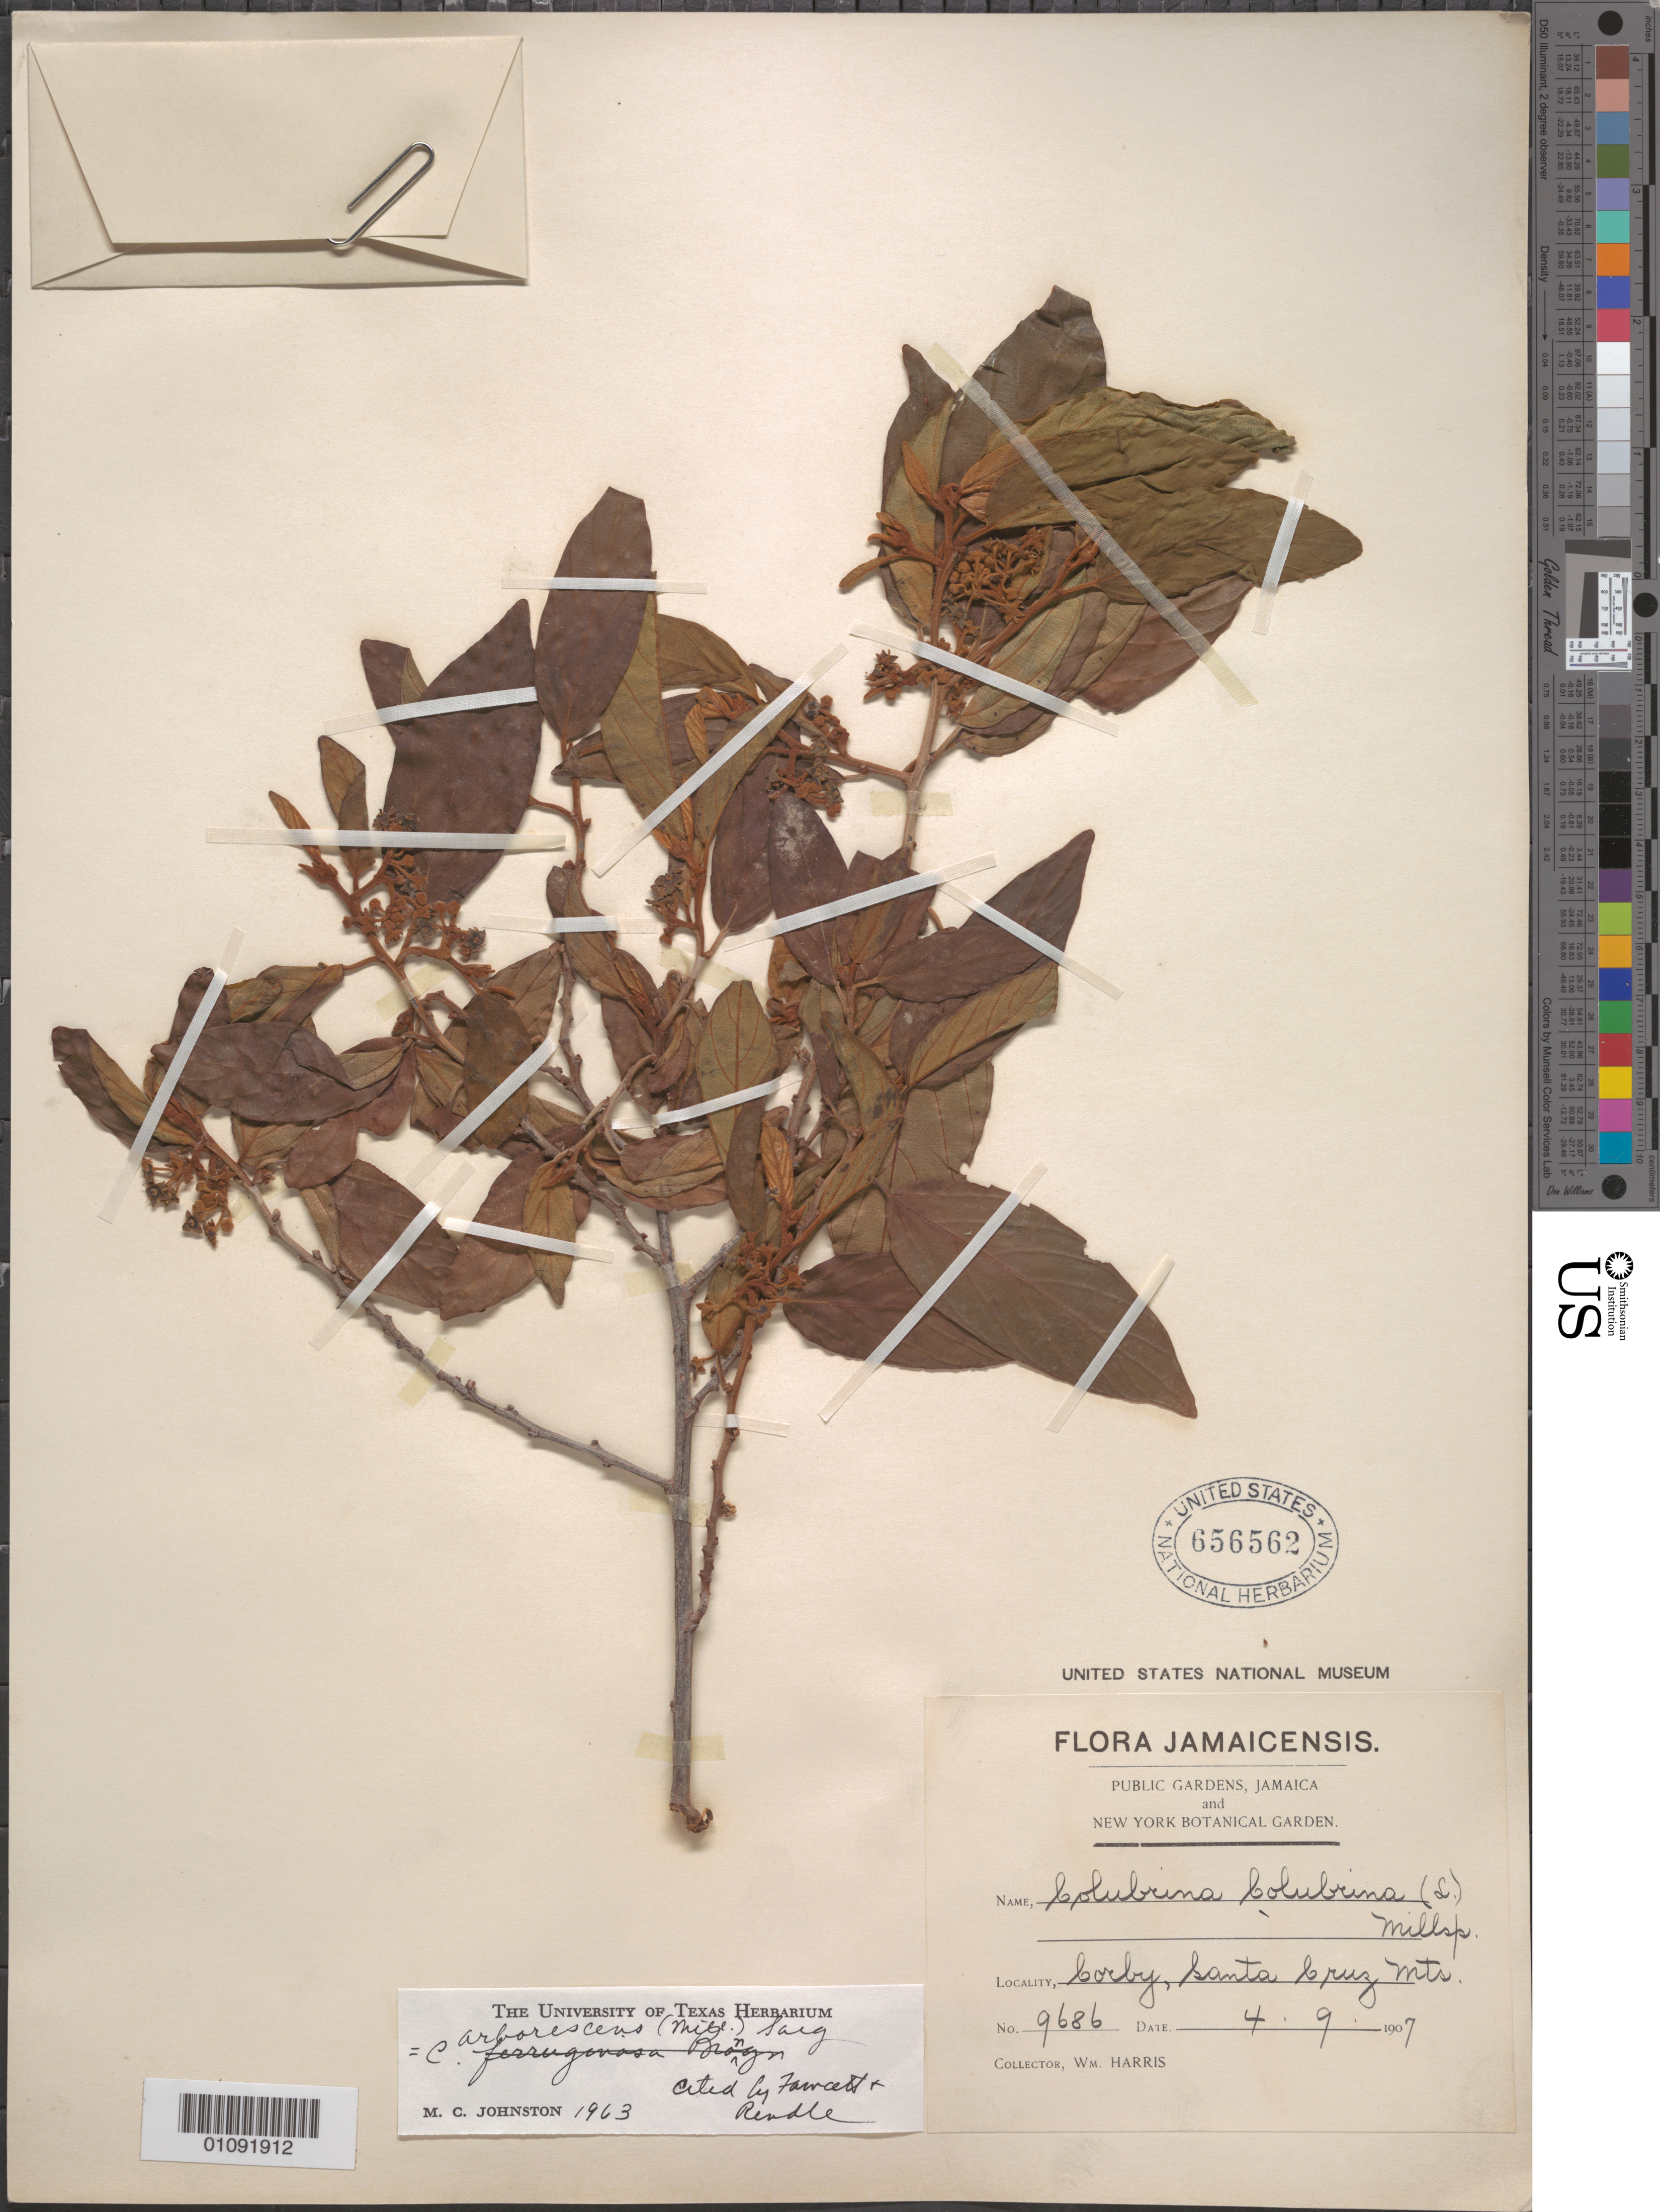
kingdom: Plantae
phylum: Tracheophyta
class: Magnoliopsida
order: Rosales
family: Rhamnaceae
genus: Colubrina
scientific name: Colubrina arborescens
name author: (Mill.) Sarg.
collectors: W. Harris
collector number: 9686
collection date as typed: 09 Apr 1907 or 04 Sep 1907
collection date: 1907-04-09 or 1907-09-04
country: Jamaica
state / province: Saint Elizabeth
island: Jamaica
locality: Corby, Santa Cruz Mts.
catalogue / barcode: US 656562